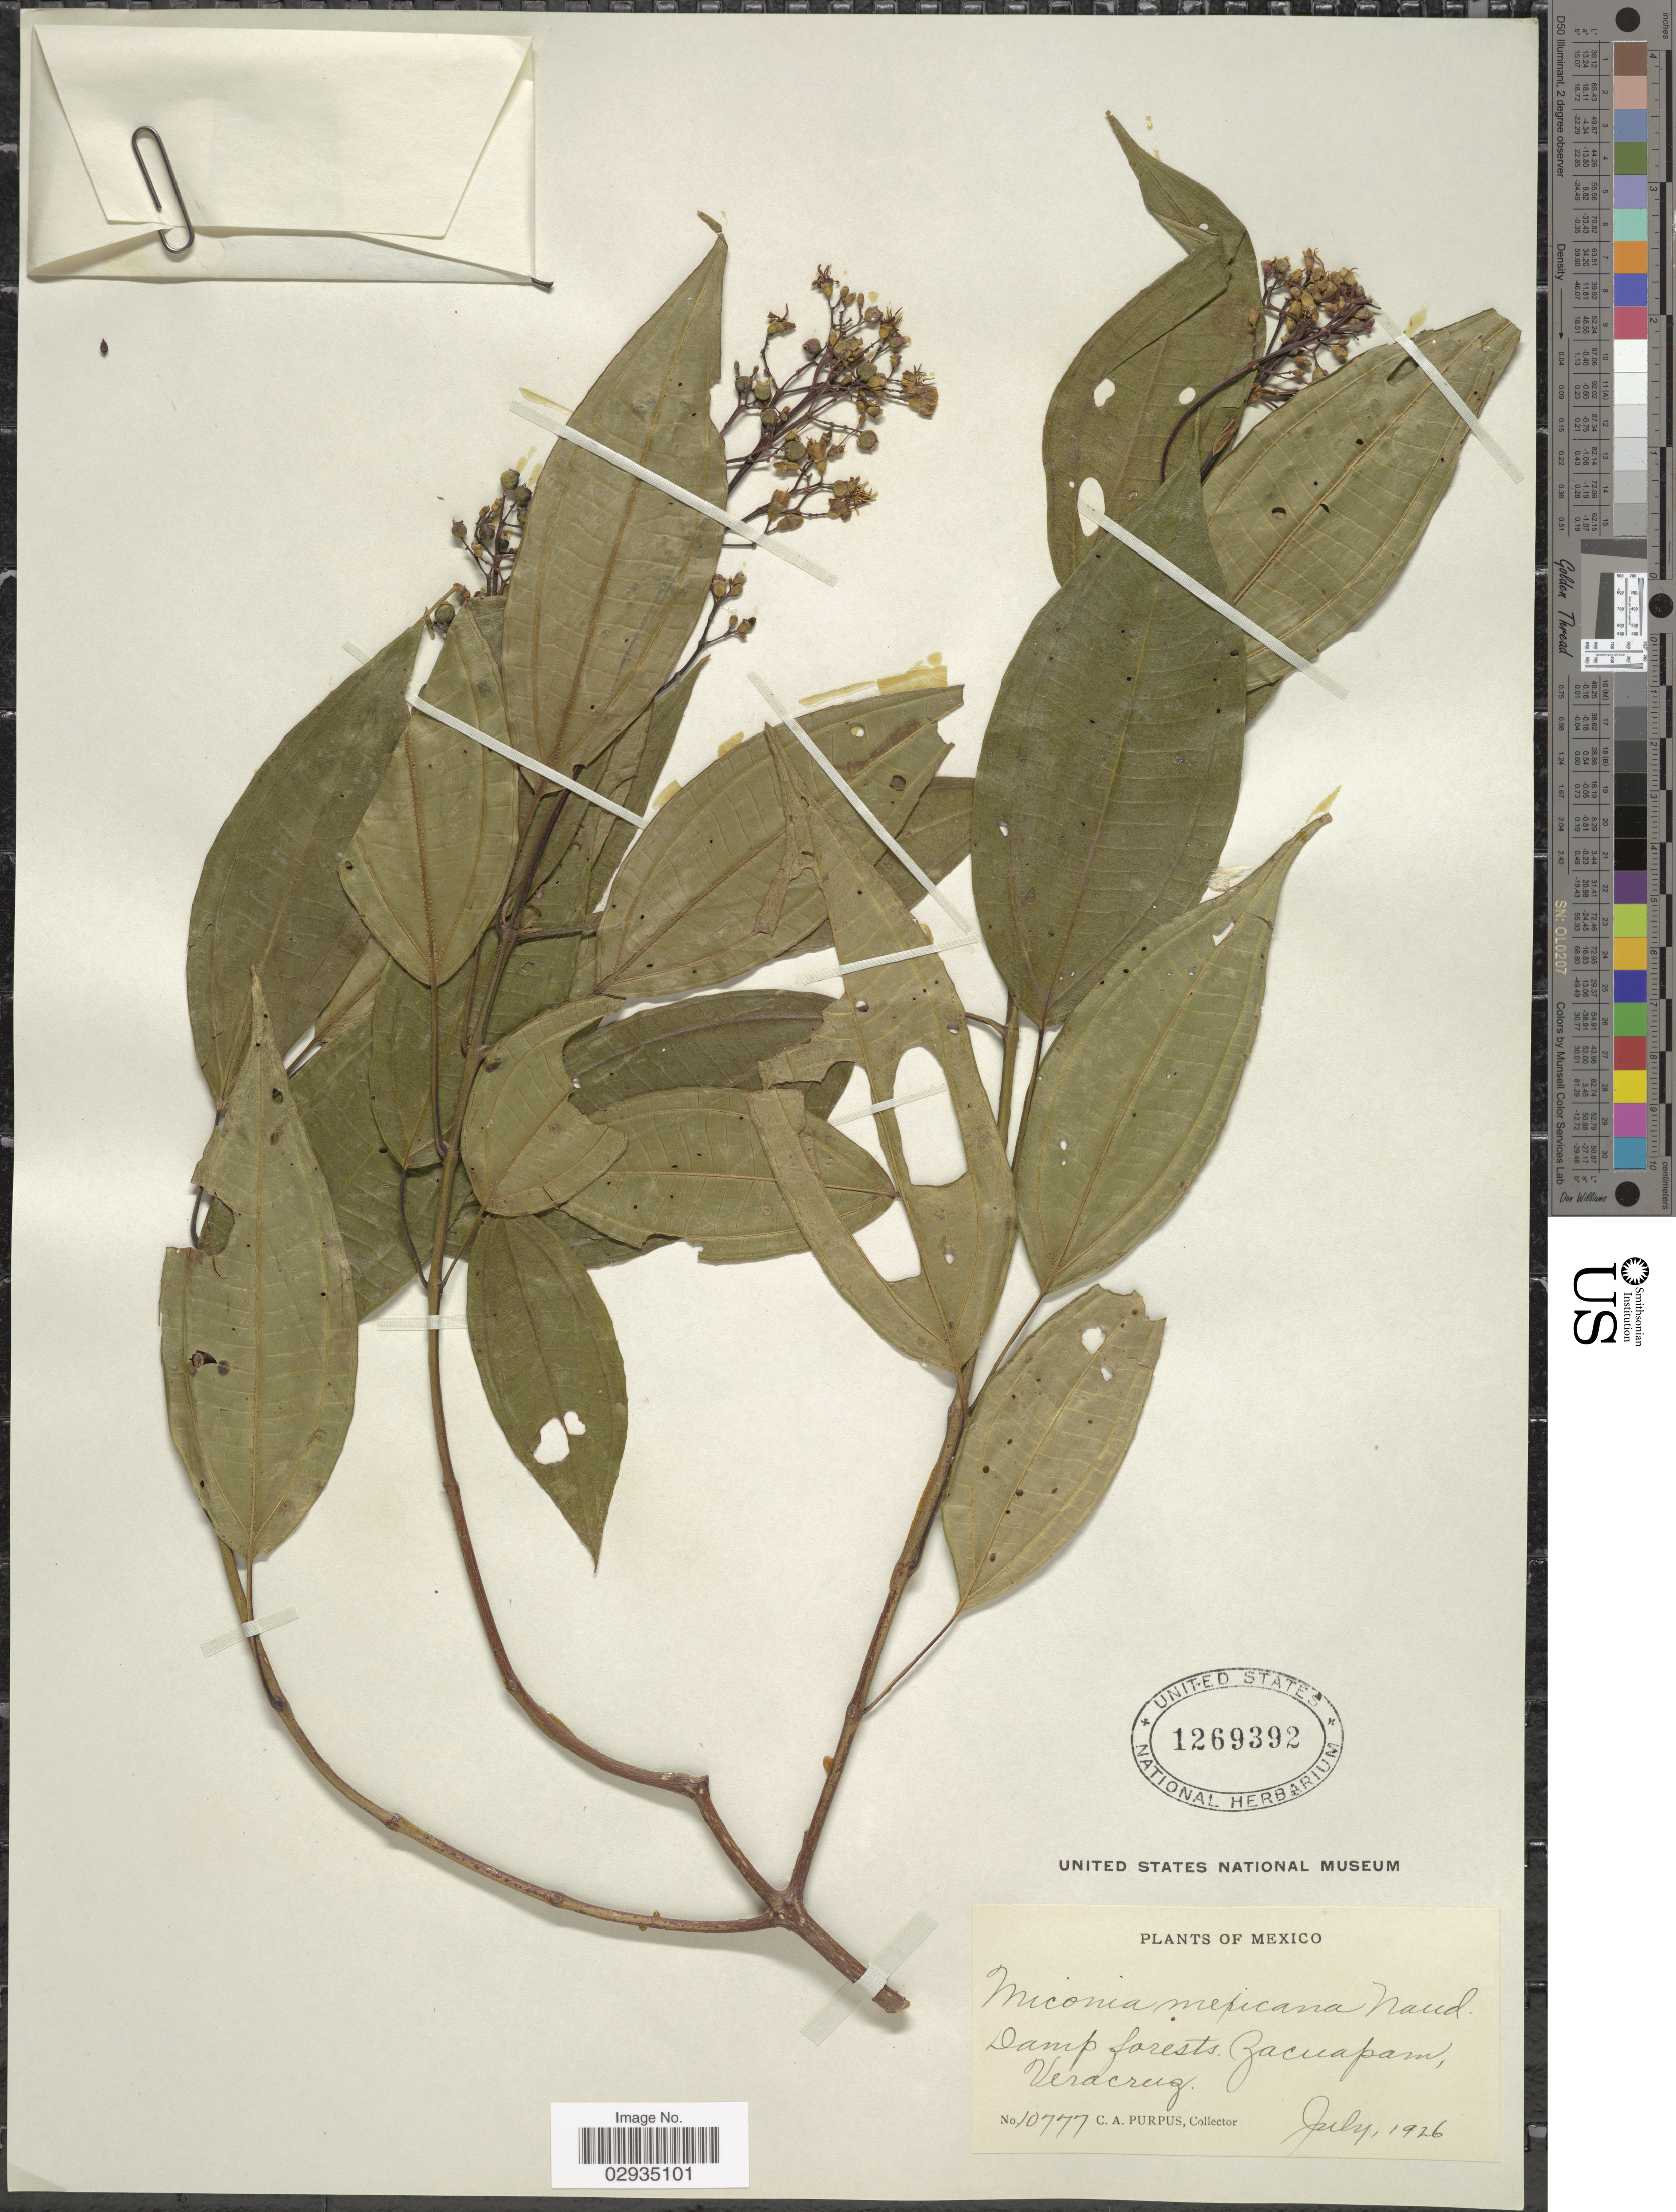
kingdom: Plantae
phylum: Tracheophyta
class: Magnoliopsida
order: Myrtales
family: Melastomataceae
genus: Miconia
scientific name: Miconia mexicana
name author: (Bonpl.) Naudin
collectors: C. A. Purpus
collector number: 10777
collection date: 1926-07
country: Mexico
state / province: Veracruz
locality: Zacuapan, Veracruz.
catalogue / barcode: US 1269392